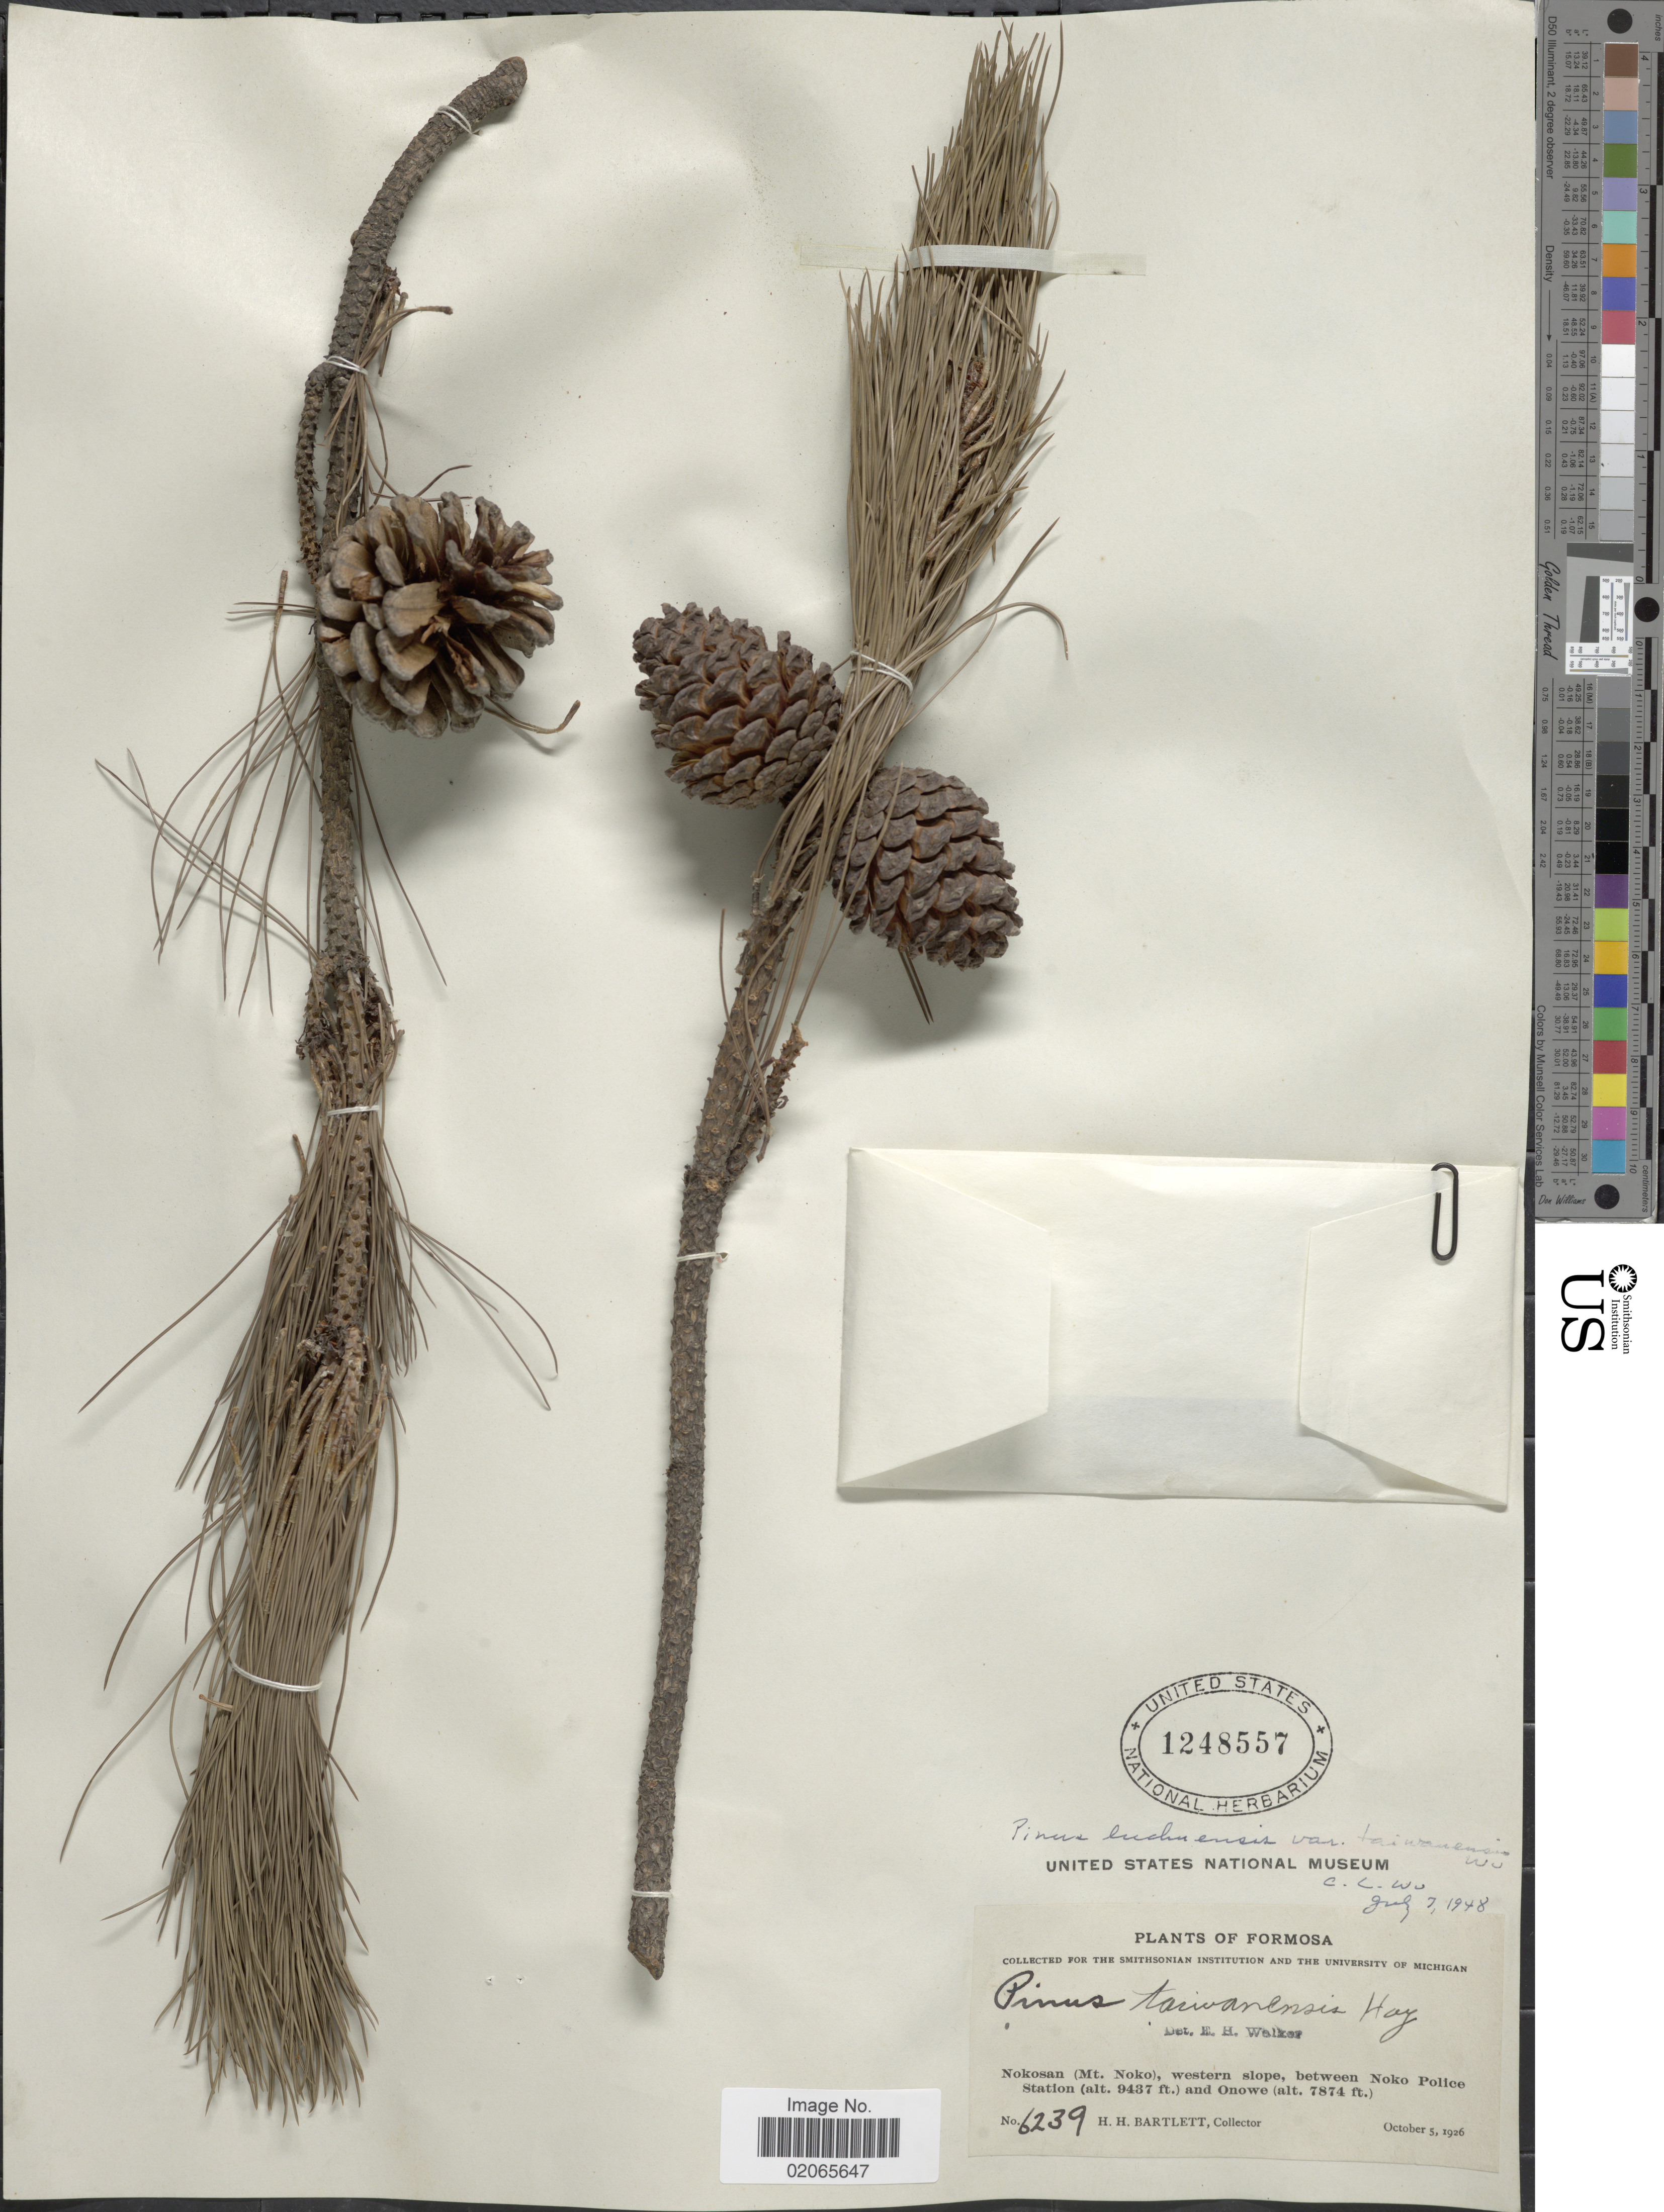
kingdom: Plantae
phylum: Tracheophyta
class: Pinopsida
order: Pinales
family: Pinaceae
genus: Pinus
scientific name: Pinus luchuensis subsp. taiwanensis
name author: (Hayata) D.Z. Li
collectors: H. H. Bartlett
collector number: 6239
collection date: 1926-10-05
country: Taiwan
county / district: Hualien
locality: Nokosan (Mt. Noko), western slope, between Noko Police Station and Onowe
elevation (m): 2400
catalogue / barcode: US 1248557